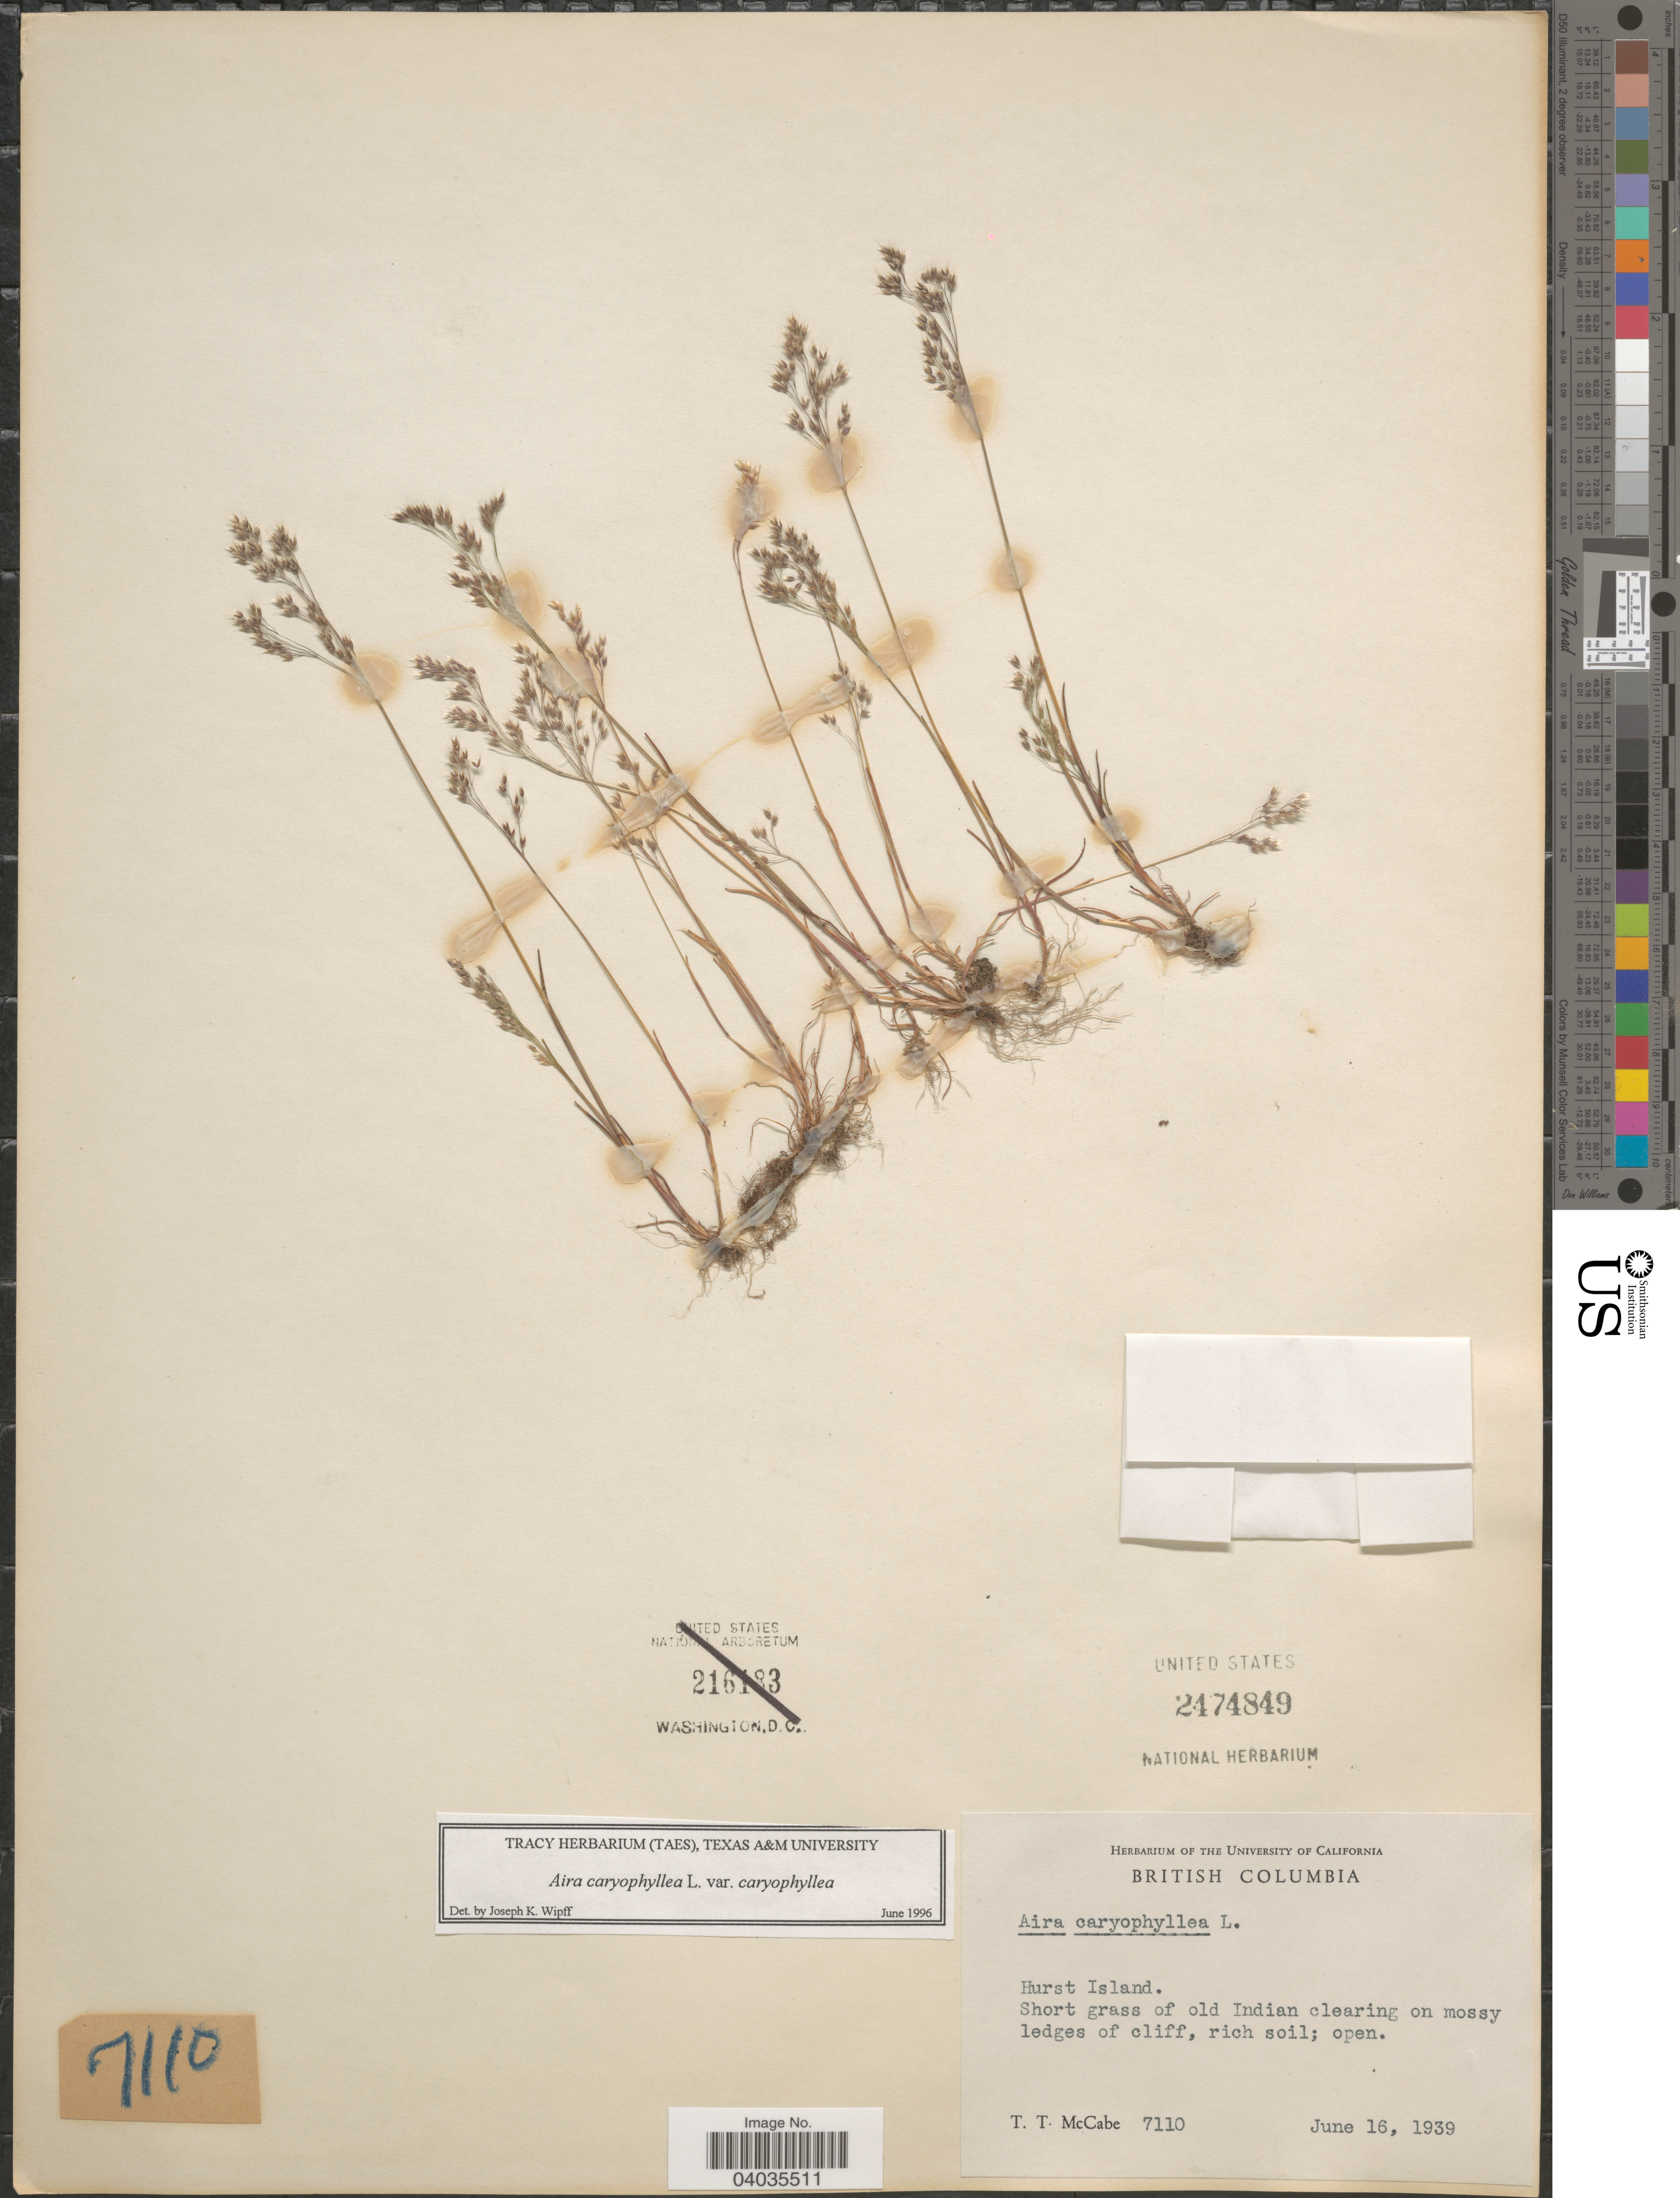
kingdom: Plantae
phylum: Tracheophyta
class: Liliopsida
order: Poales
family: Poaceae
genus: Aira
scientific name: Aira caryophyllea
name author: L.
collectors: T. McCabe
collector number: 7110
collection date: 1939-06-16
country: Canada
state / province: British Columbia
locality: Hurst Island. Short grass of old Indian clearing on mossy ledges of cliff.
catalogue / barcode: US 2474849